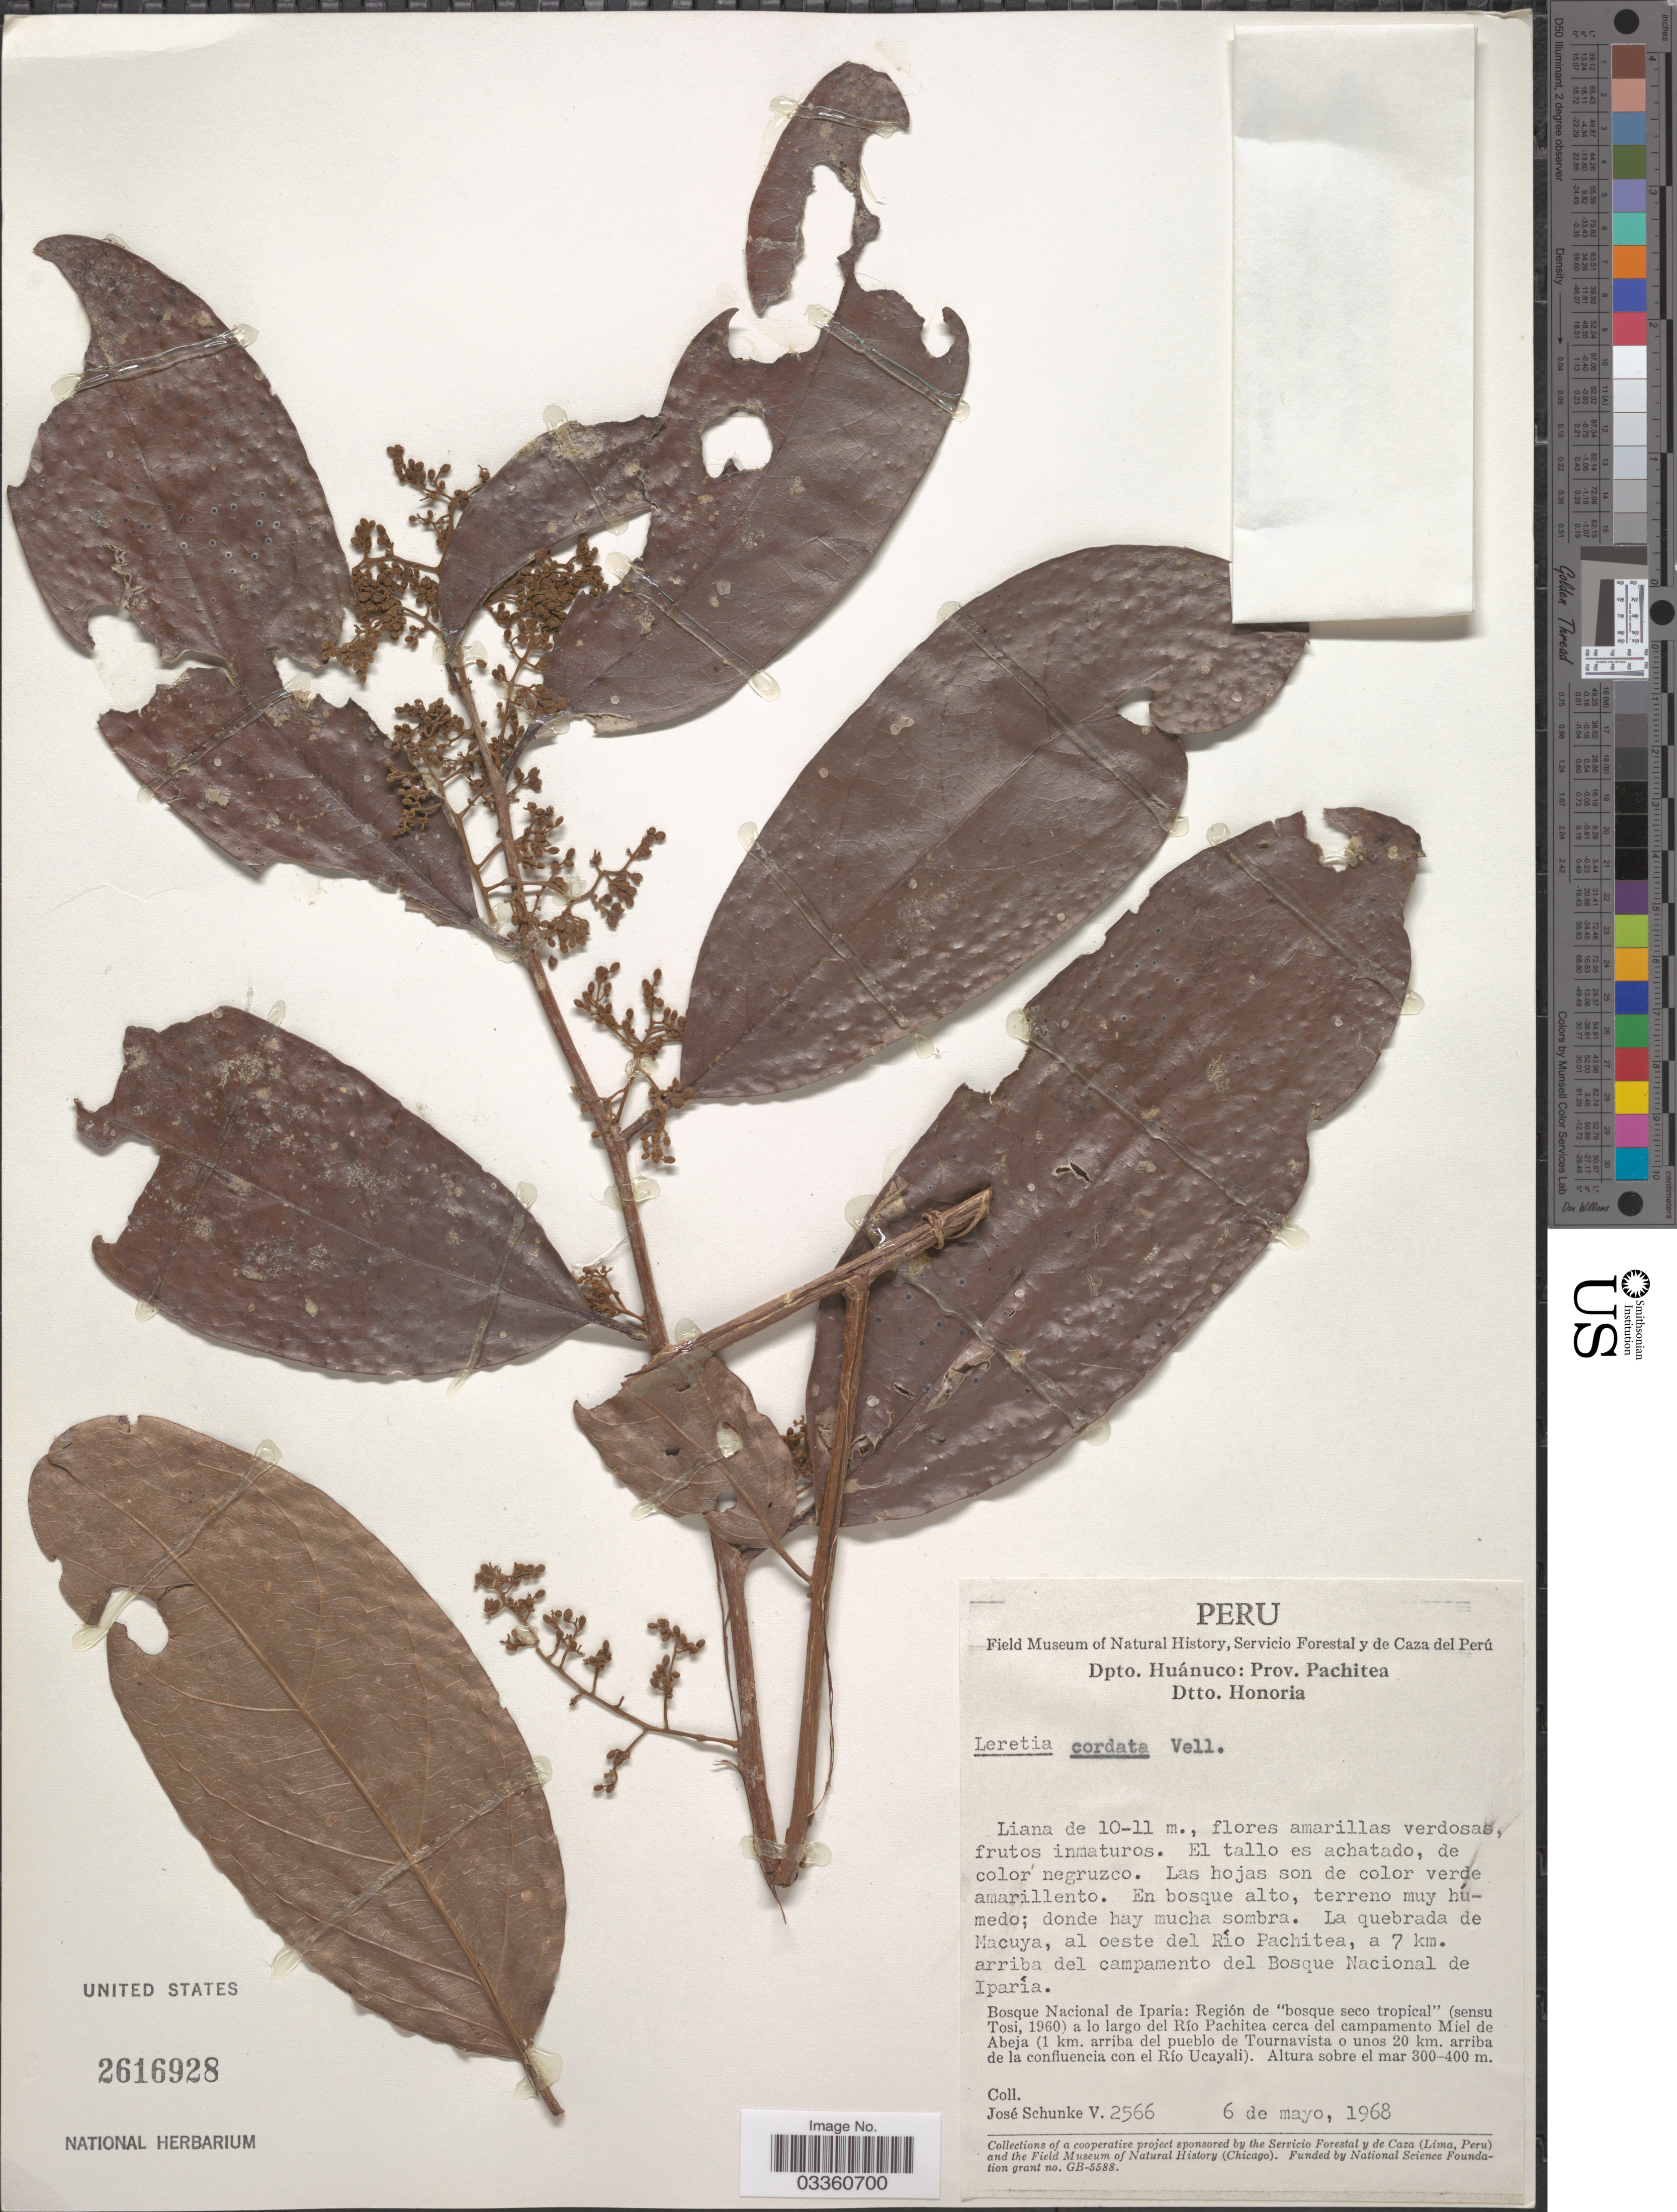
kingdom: Plantae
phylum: Tracheophyta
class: Magnoliopsida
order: Icacinales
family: Icacinaceae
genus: Leretia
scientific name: Leretia cordata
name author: Vell.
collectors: J. Schunke Vigo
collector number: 2566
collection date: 1968-05-06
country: Peru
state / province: Huánuco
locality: Dpto. Huánuco: Prov. Pachitea, Dtto. Honoria. La quebrada de Macuya, al oeste del Río Pachitea, a 7 km. arriba del campamento del Bosque Nacional de Iparía.Bosque Nacional de Iparia: Región de "bosque seco tropical" (sensu Tosi, 1960) a lo largo del Río Pachitea cerca del campamento Miel de Abeja (1 km. arriba del pueblo de Tournavista o unos 20 km. arriba de la confluencia con el Río Ucayali).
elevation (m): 300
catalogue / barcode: US 2616928